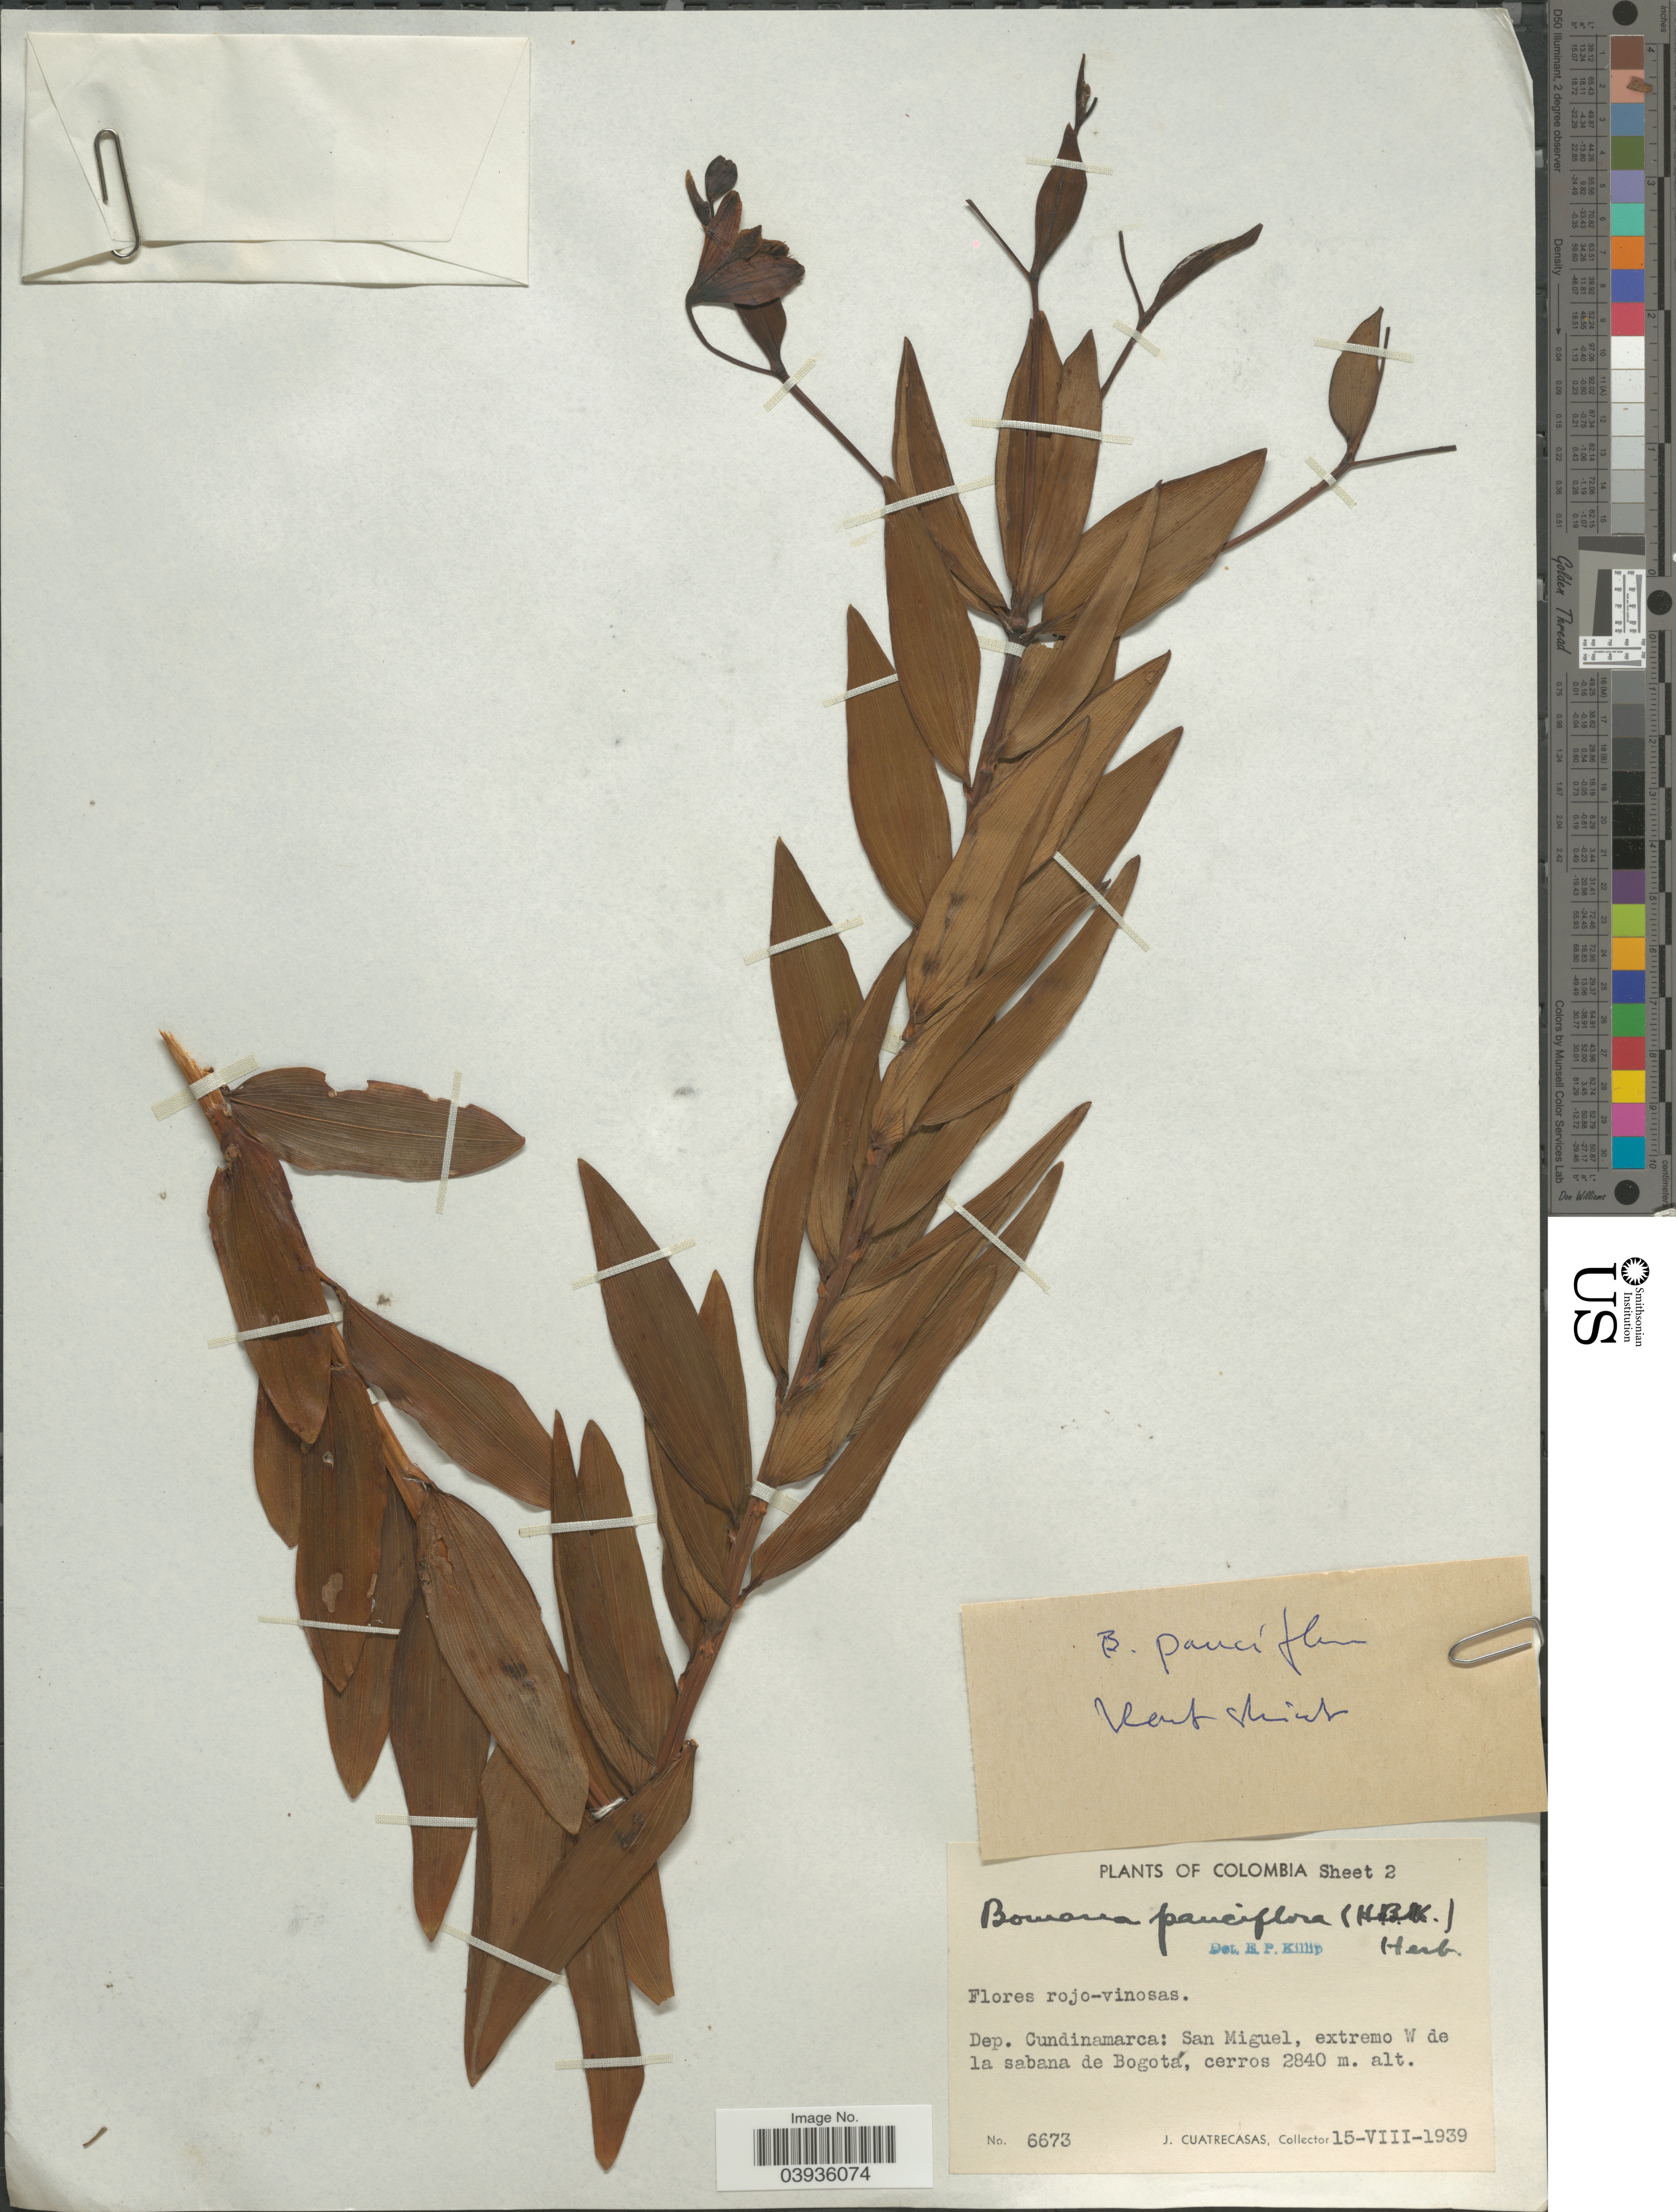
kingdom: Plantae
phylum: Tracheophyta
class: Liliopsida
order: Liliales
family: Alstroemeriaceae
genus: Bomarea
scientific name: Bomarea pauciflora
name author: (Kunth) Herb.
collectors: J. Cuatrecasas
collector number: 6673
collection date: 1939-08-15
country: Colombia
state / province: Cundinamarca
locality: Dep. Cundinamarca: San Miguel, extremo W de la sabana de Bogotá.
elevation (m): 2840